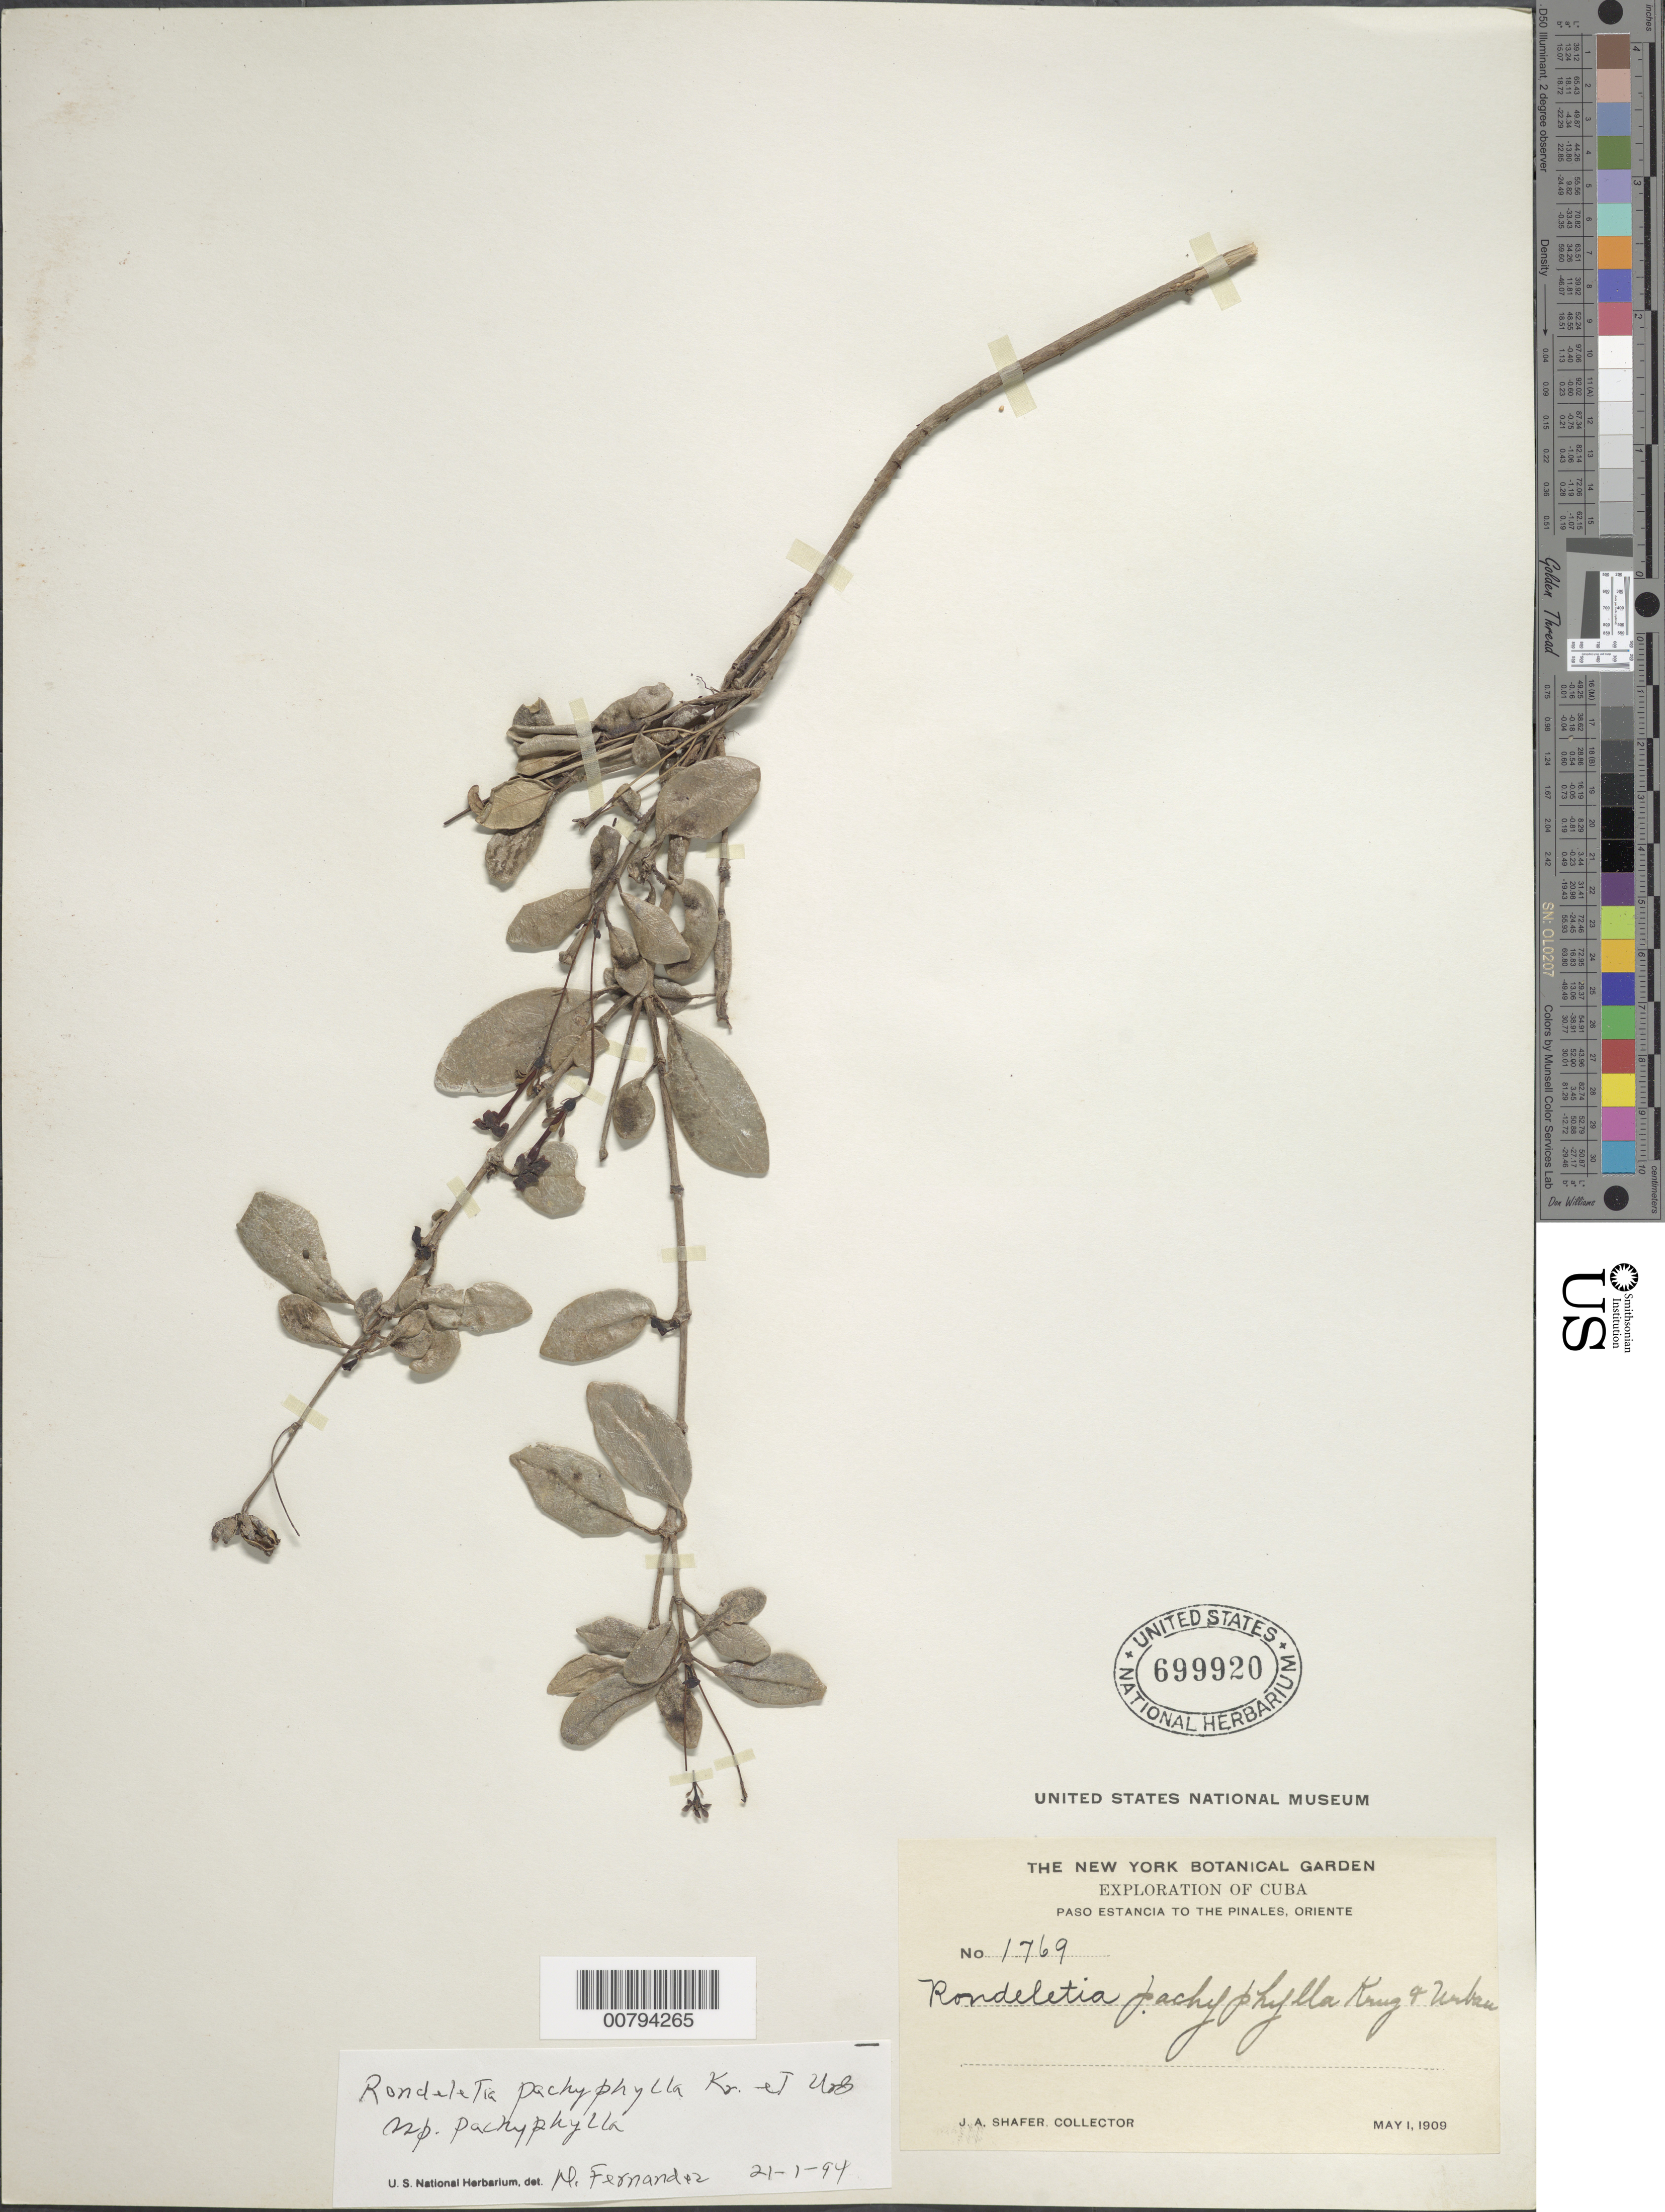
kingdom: Plantae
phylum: Tracheophyta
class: Magnoliopsida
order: Gentianales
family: Rubiaceae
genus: Rondeletia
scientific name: Rondeletia pachyphylla subsp. pacyphylla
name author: Krug & Urb.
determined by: Fernandez, M.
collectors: J. A. Shafer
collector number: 1769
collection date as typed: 01 May 1909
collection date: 1909-05-01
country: Cuba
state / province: Oriente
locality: Paso Estancia to the Pinales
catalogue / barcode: US 699920